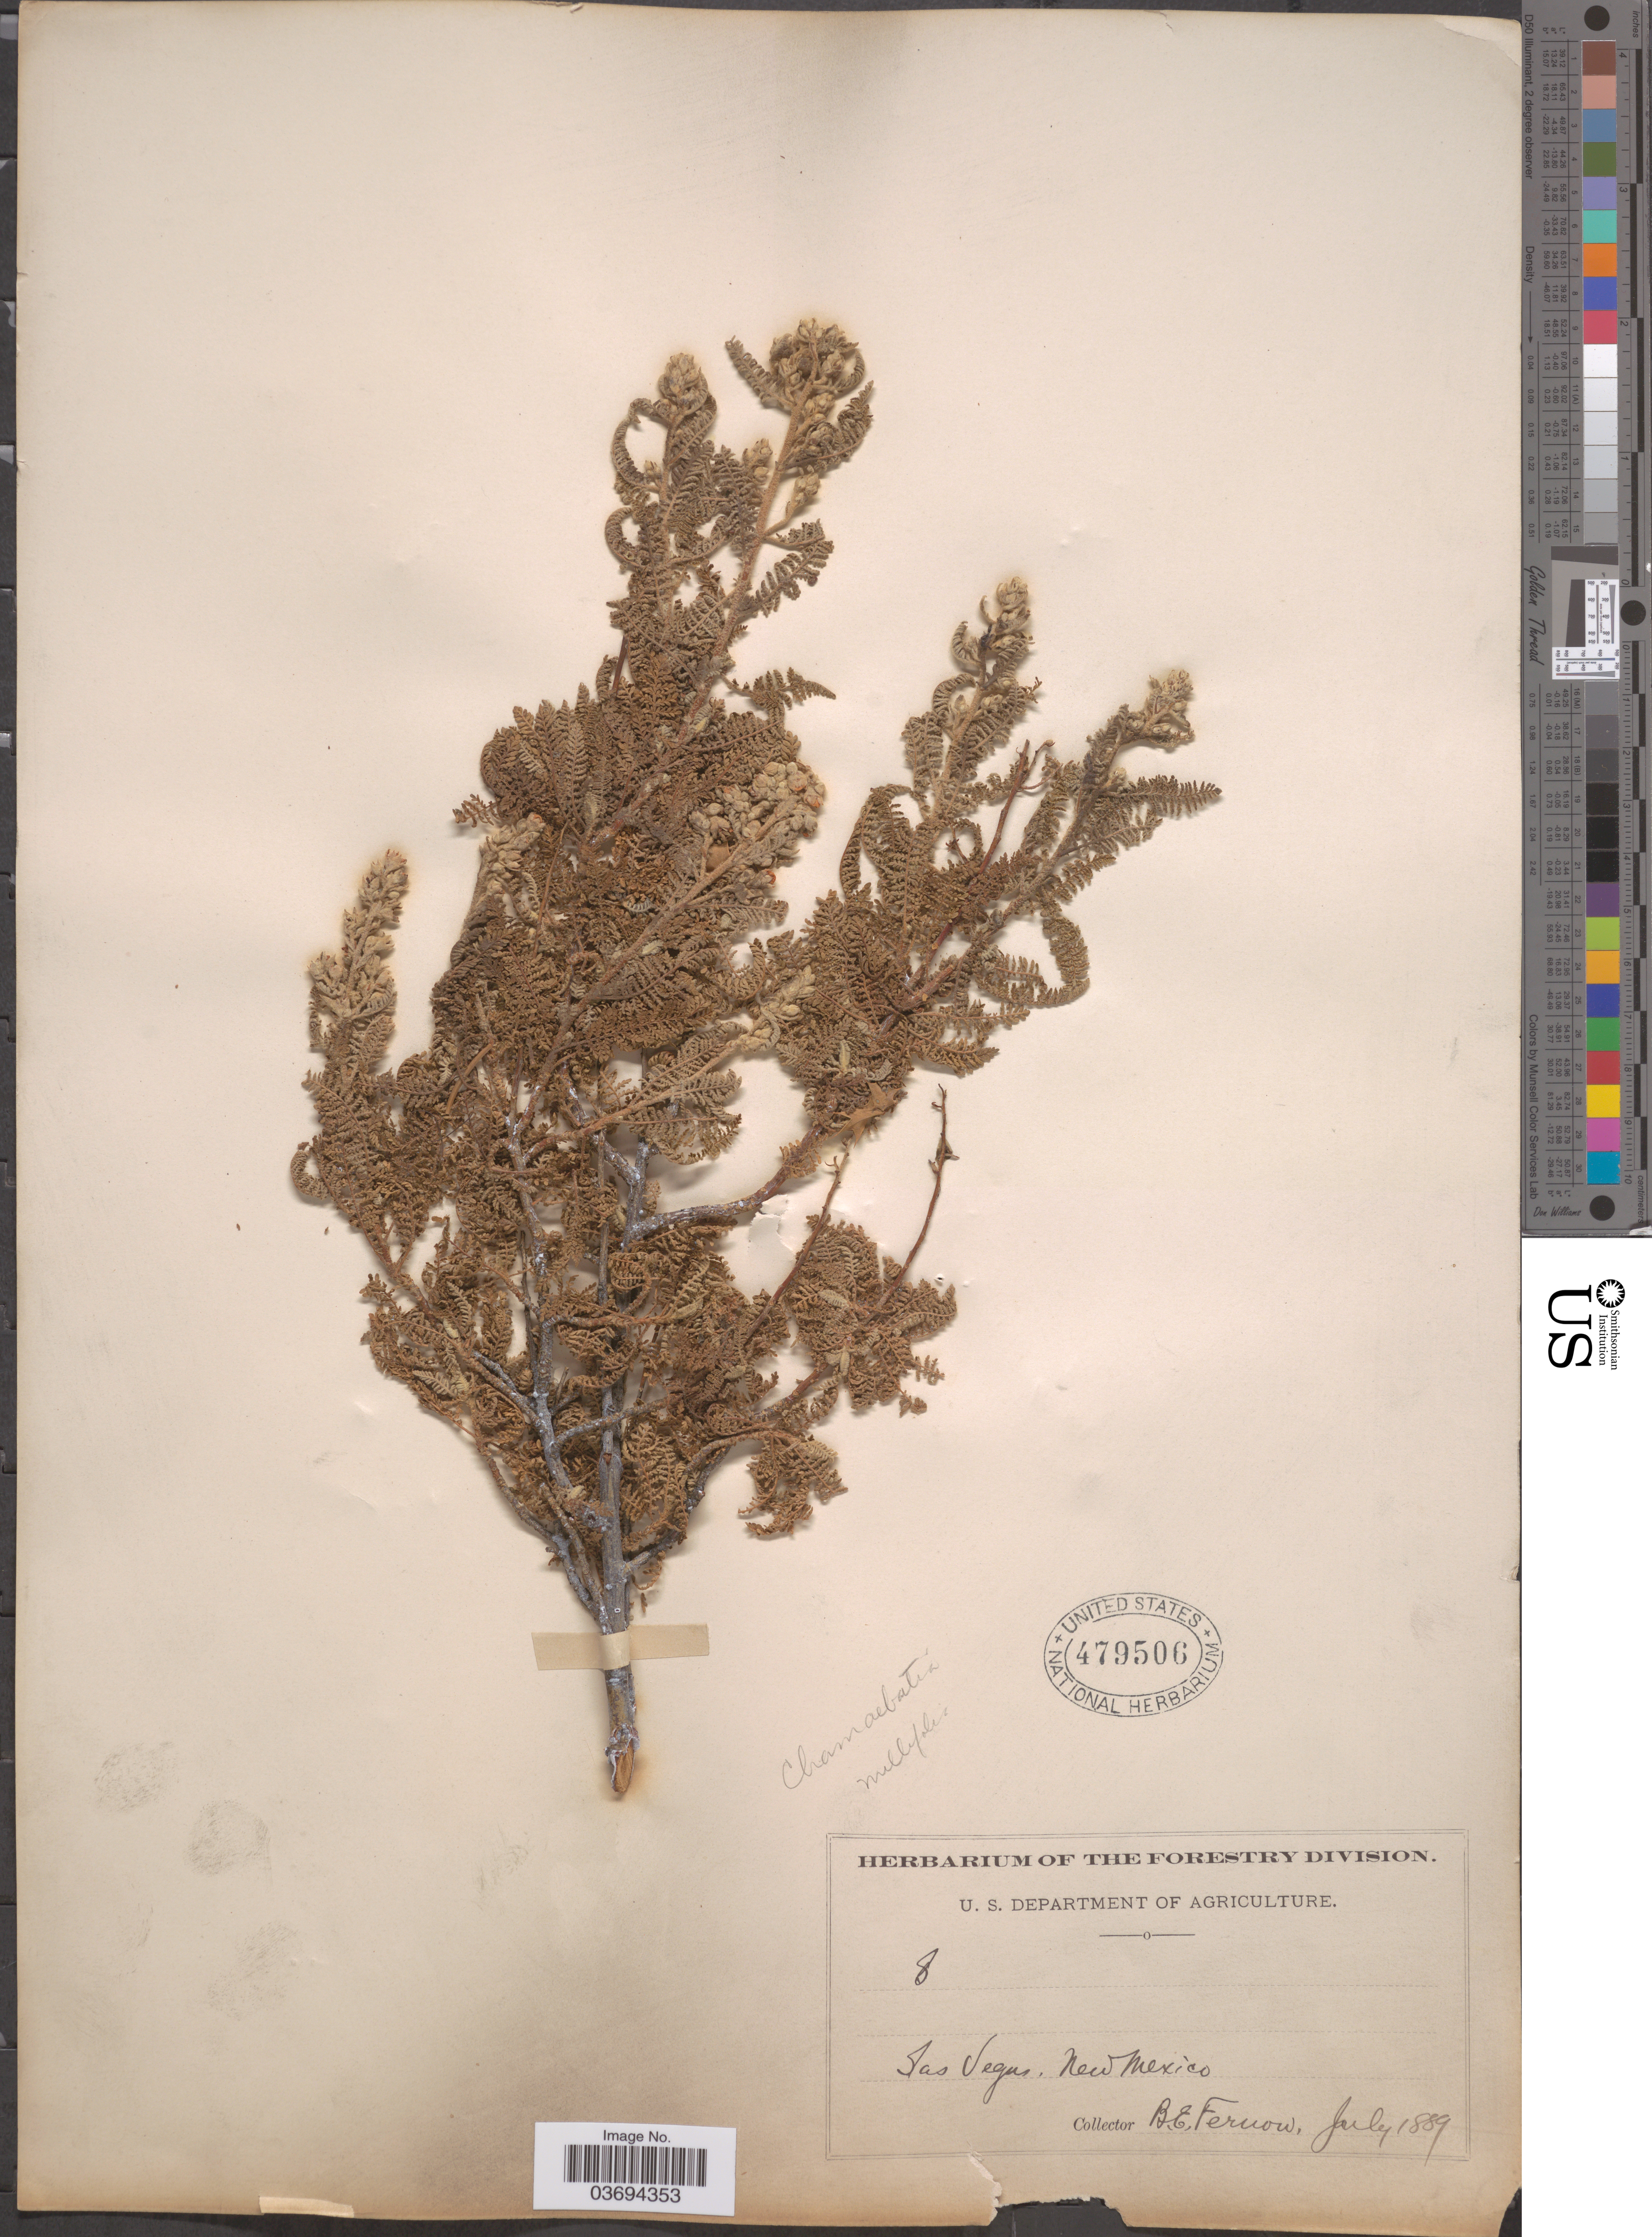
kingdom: Plantae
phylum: Tracheophyta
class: Magnoliopsida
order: Rosales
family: Rosaceae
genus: Chamaebatiaria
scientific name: Chamaebatiaria millefolium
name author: (Torr.) Maxim.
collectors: B. Fernow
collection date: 1889-07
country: United States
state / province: New Mexico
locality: Las Vegas.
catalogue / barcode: US 479506